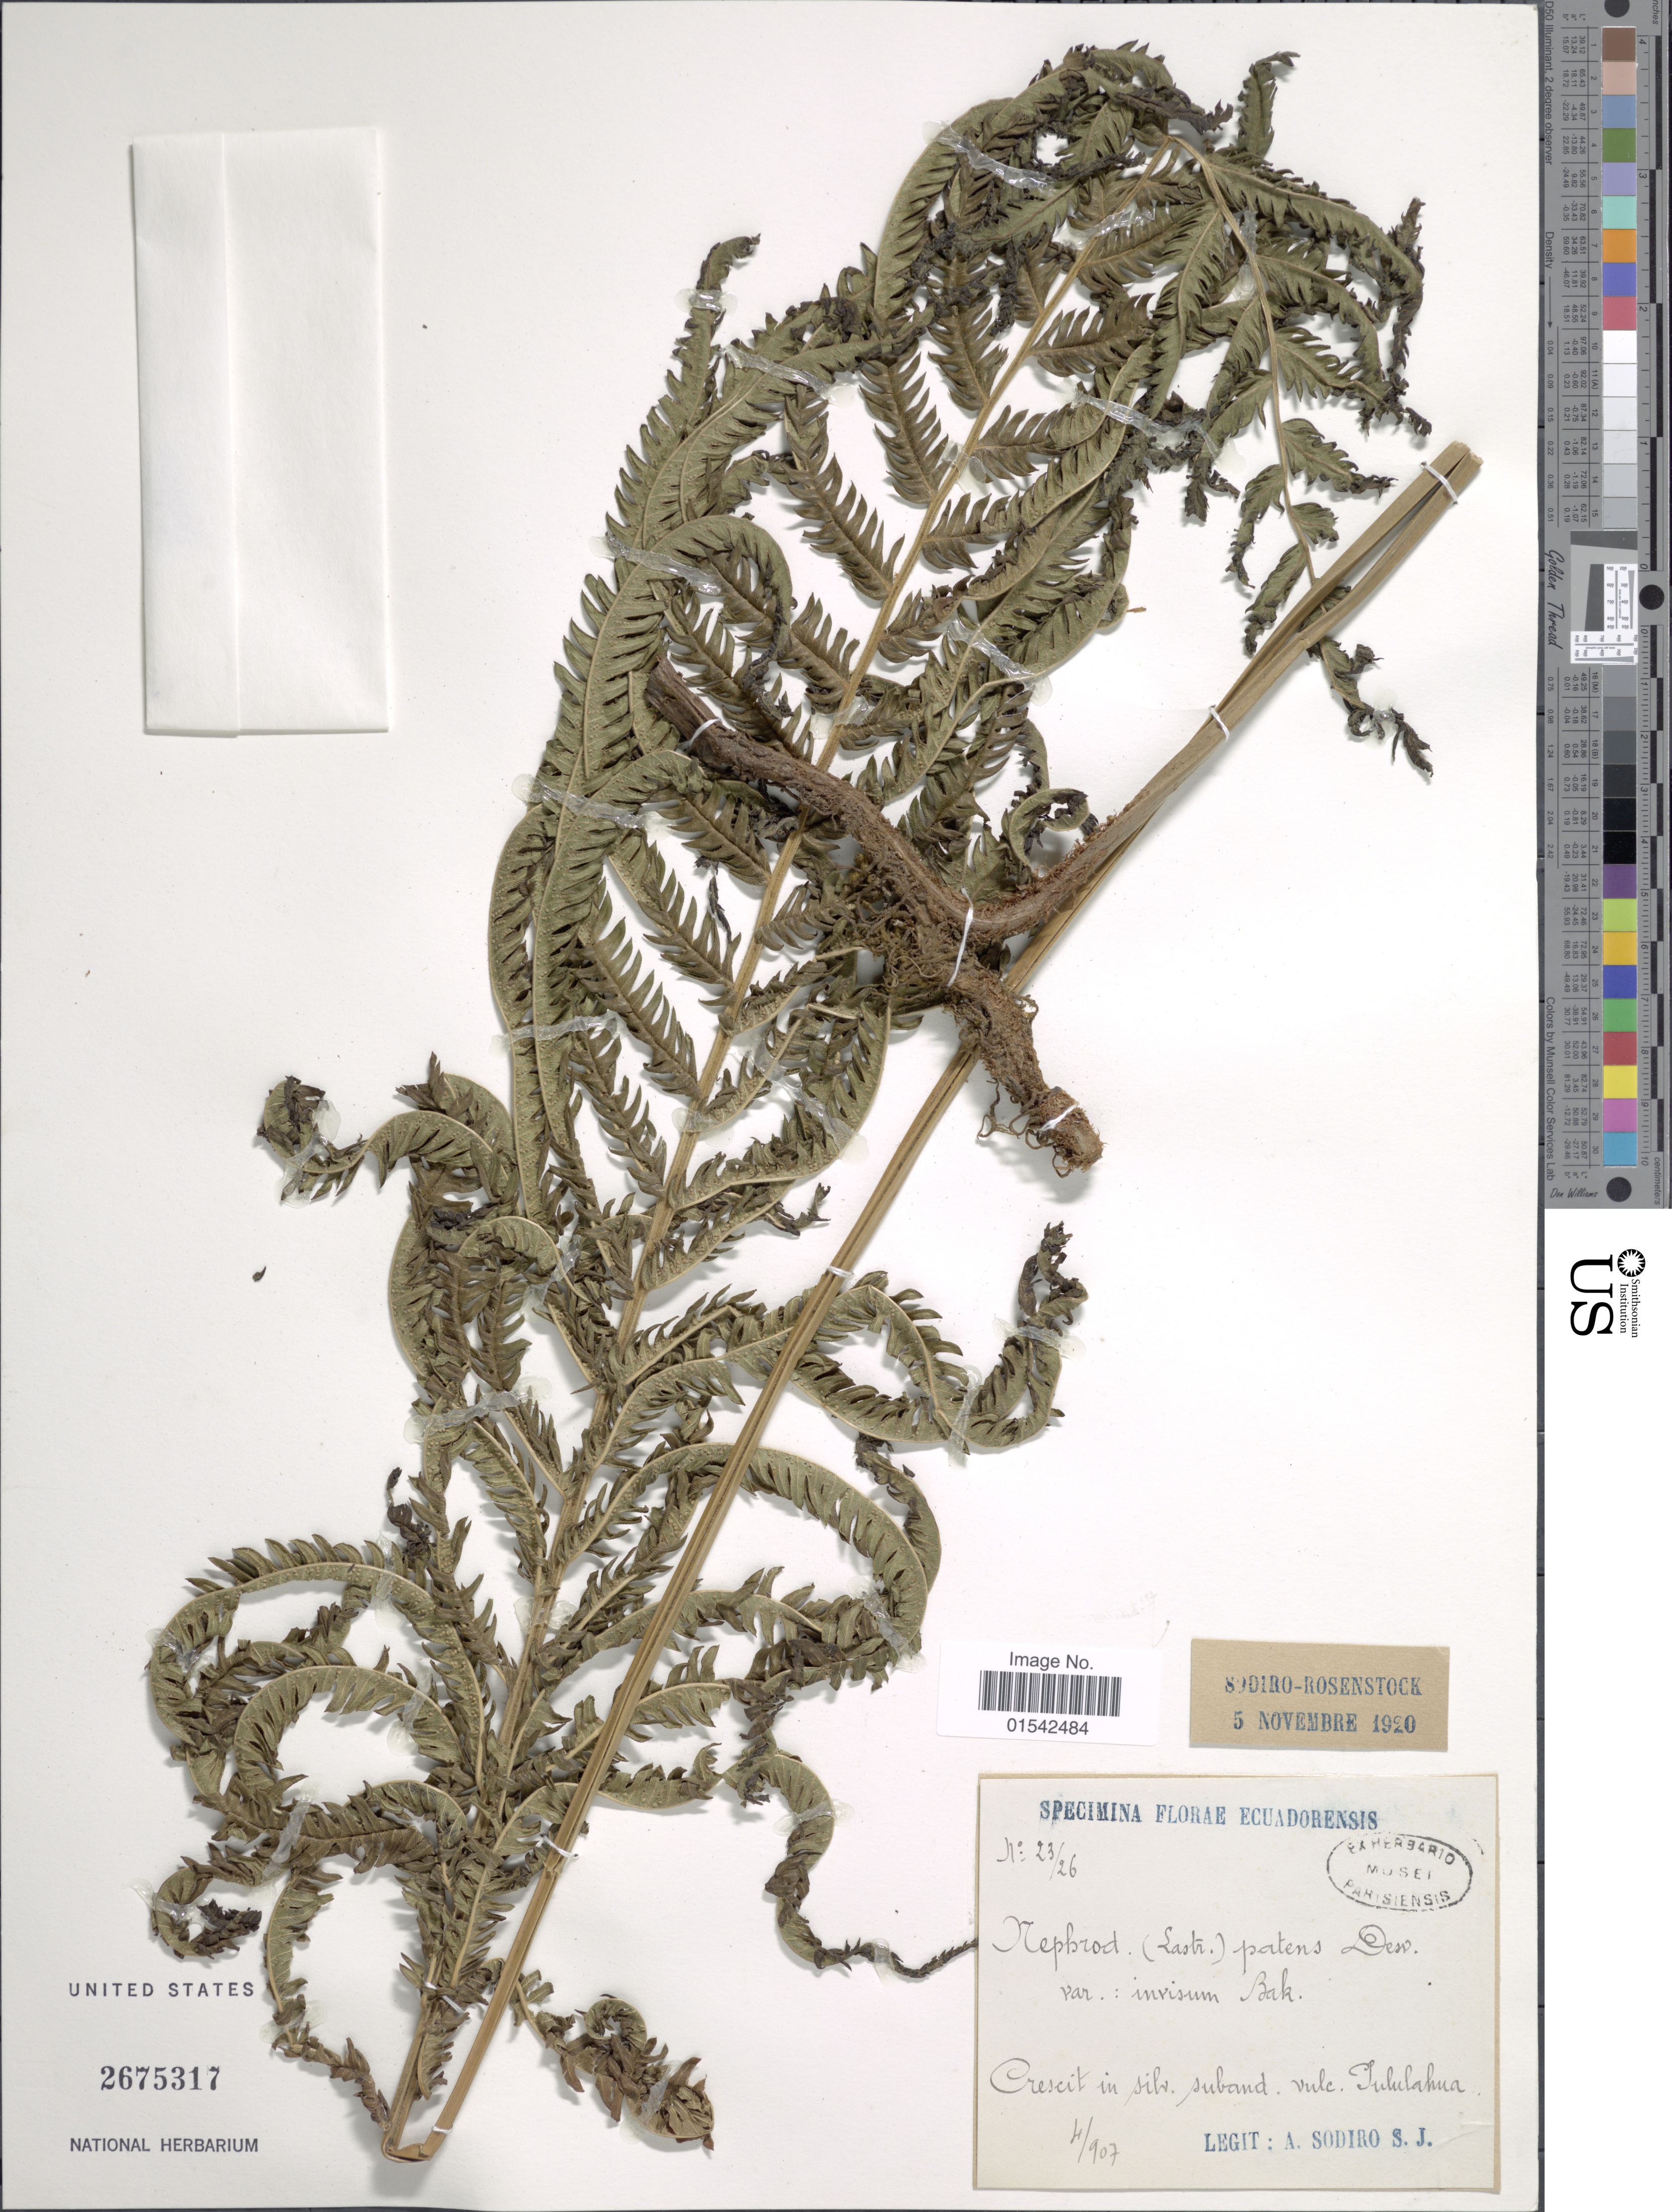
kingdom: Plantae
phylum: Tracheophyta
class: Polypodiopsida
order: Polypodiales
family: Thelypteridaceae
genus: Cyclosorus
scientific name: Cyclosorus grandis (A.R. Sm.) comb. nov., ined 2015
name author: (A.R. Sm.)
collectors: A. Sodiro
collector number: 23/26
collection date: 1907-04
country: Ecuador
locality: Crescit in silv. suband. vulc. Tululahua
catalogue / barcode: US 2675317